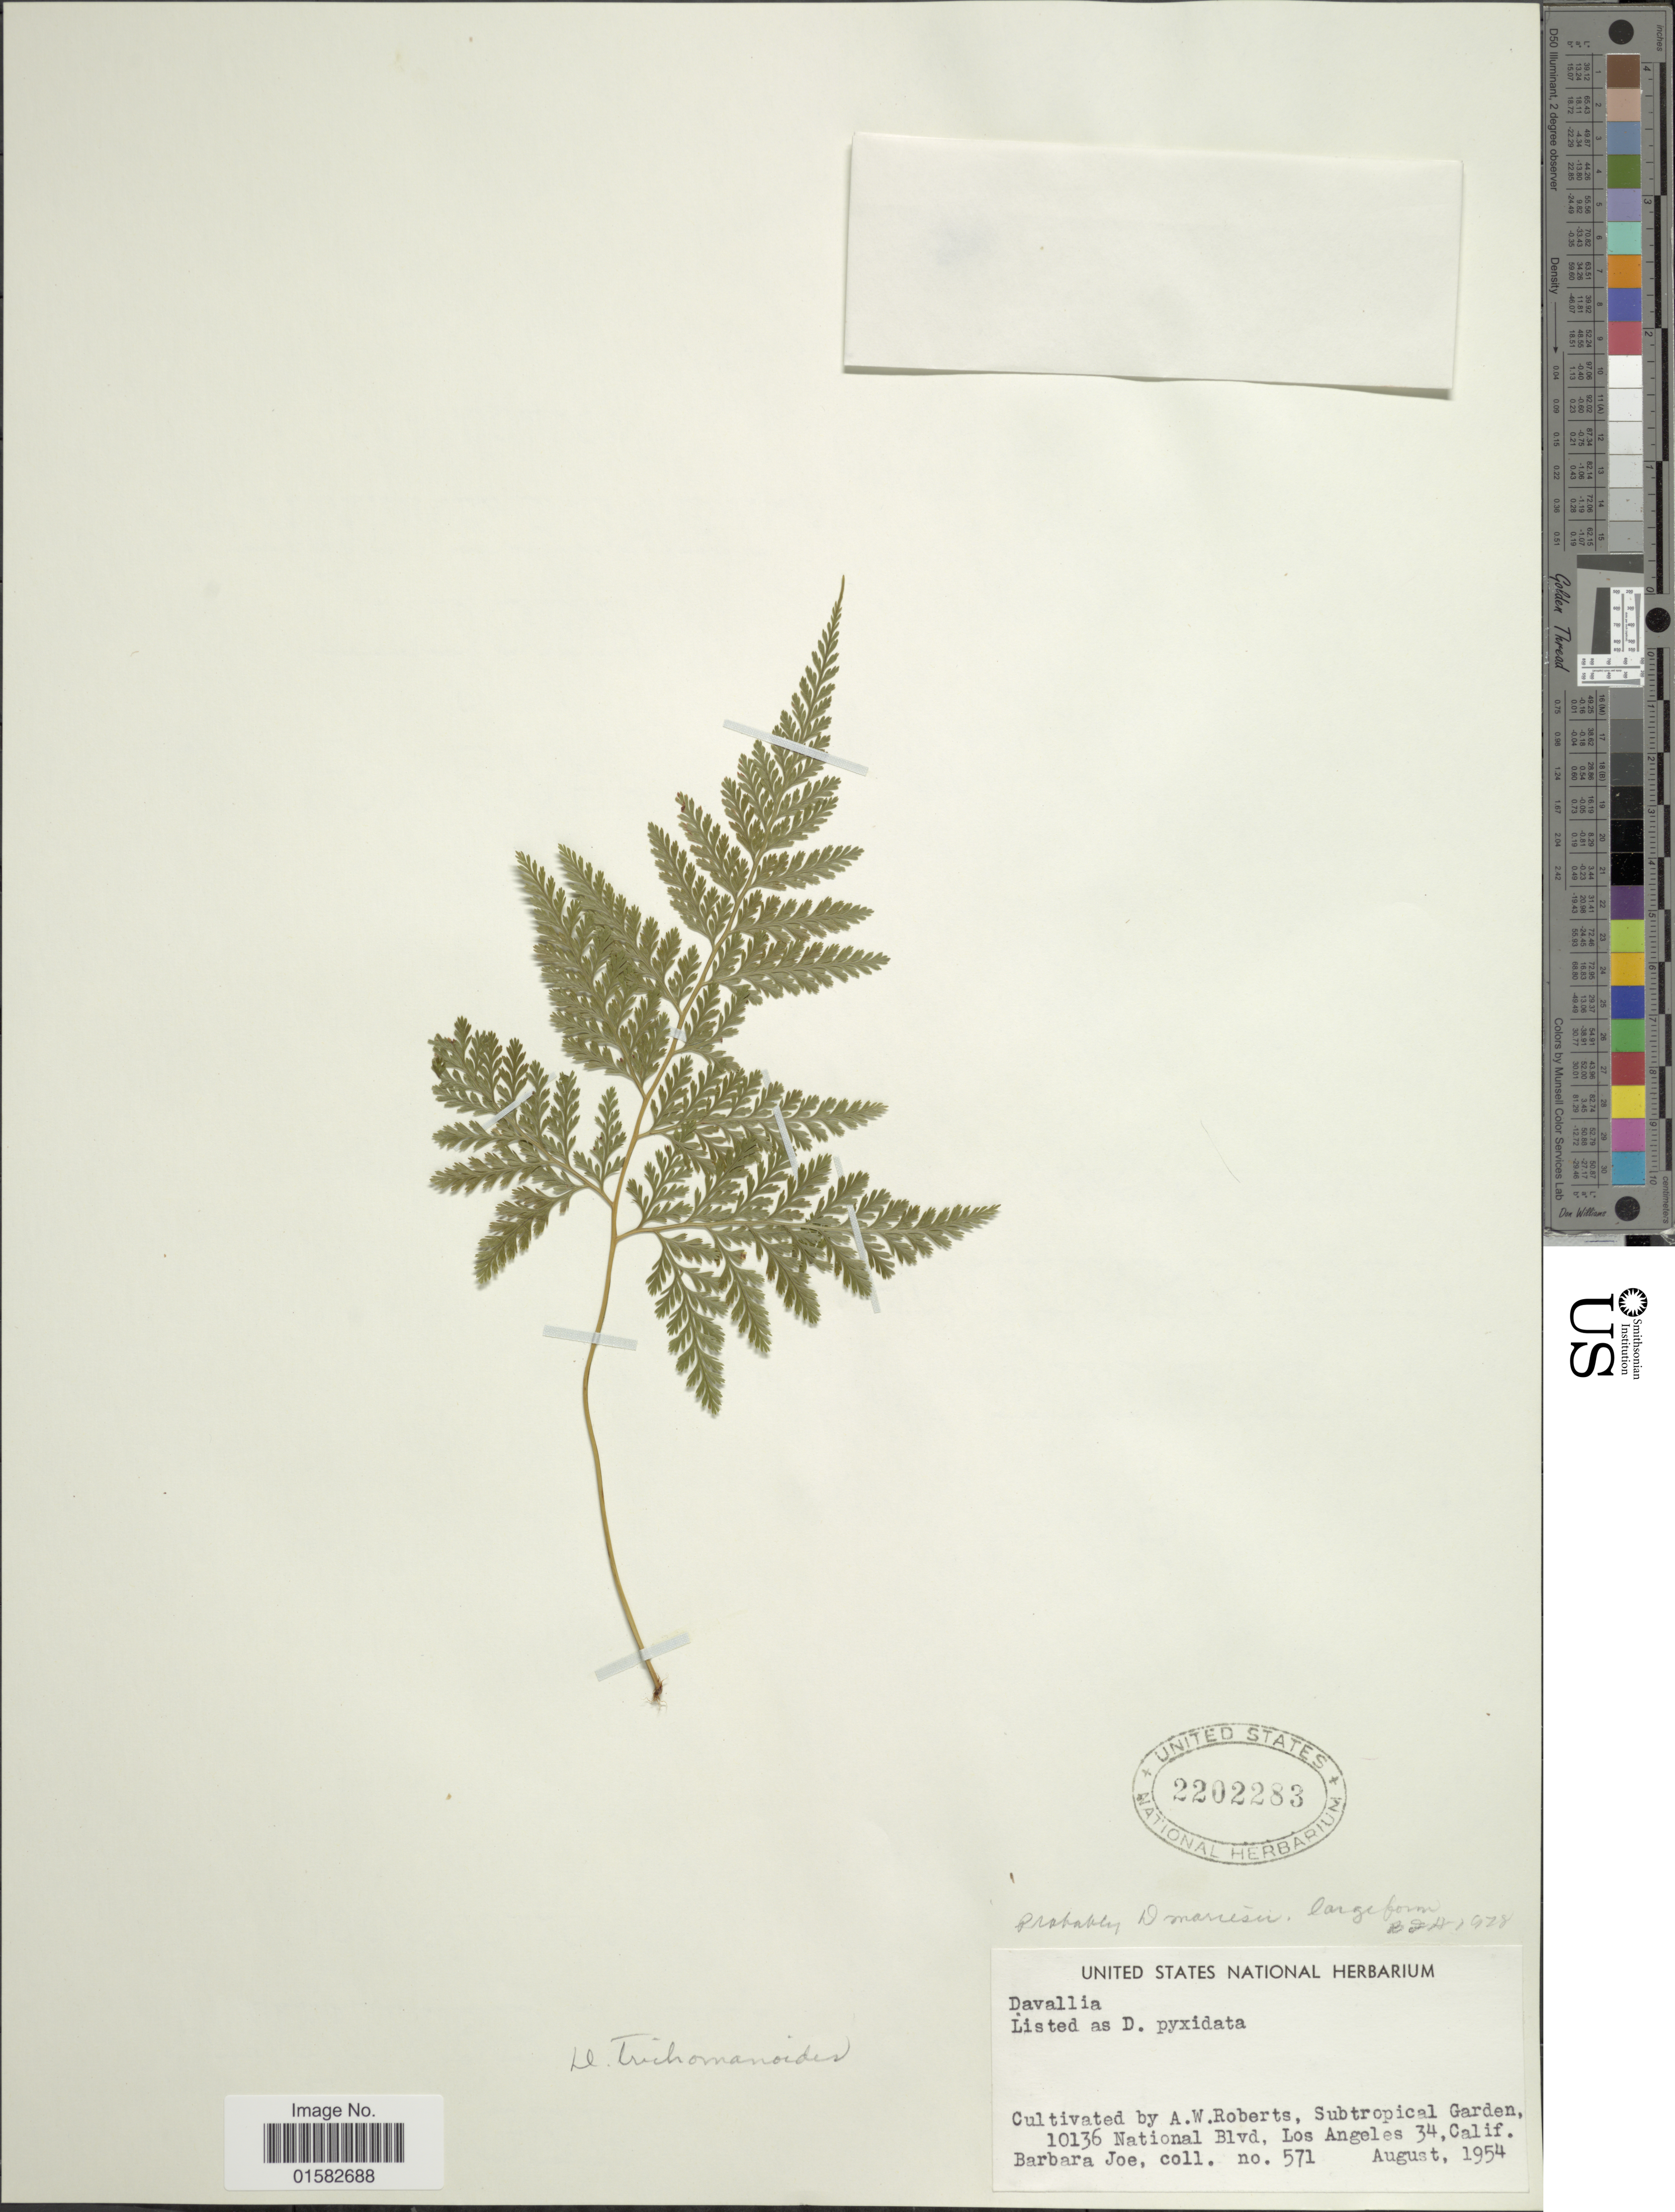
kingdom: Plantae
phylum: Tracheophyta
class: Polypodiopsida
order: Polypodiales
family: Davalliaceae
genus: Davallia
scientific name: Davallia trichomanoides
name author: Blume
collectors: B. Joe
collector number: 571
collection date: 1954-08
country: United States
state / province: California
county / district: Los Angeles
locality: Cultivated by A. W. Roberts, Subtropical Garden 10136 National Blvd, Los Angeles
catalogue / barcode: US 2202283